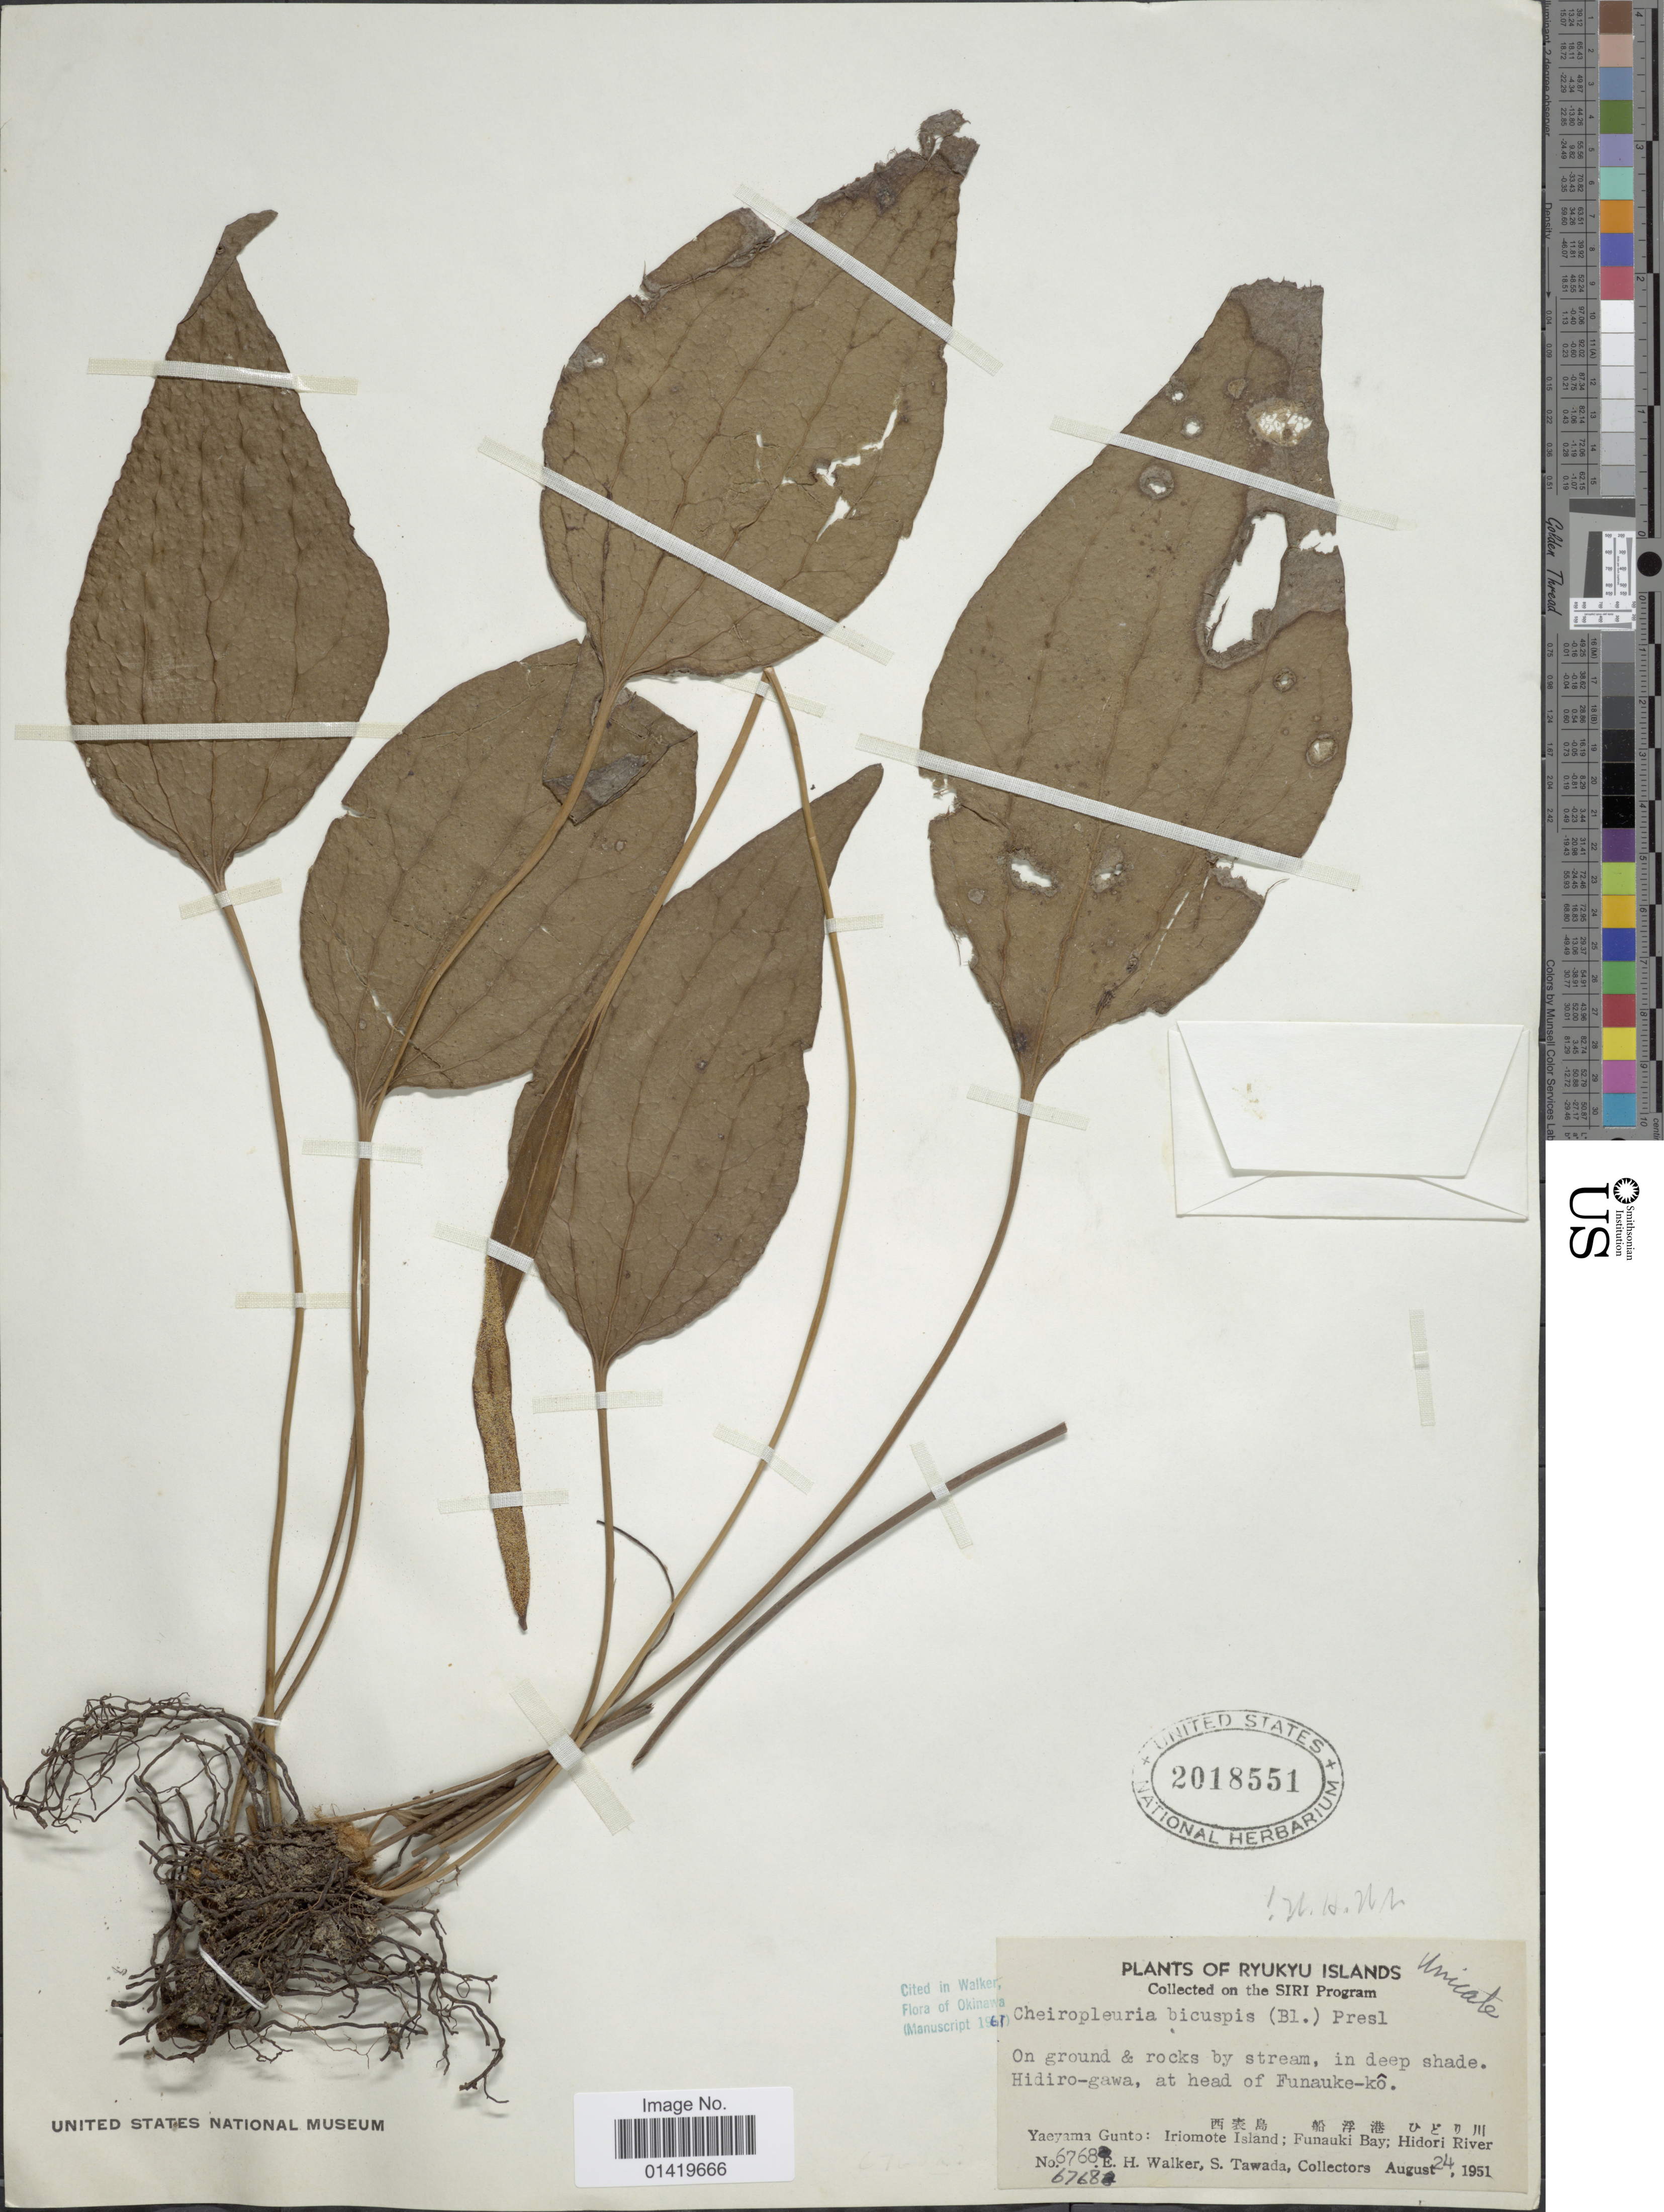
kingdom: Plantae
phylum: Tracheophyta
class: Polypodiopsida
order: Gleicheniales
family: Dipteridaceae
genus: Cheiropleuria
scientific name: Cheiropleuria bicuspis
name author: (Blume) C. Presl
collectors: E. H. Walker & S. Tawada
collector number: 6768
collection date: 1951-08-24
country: Japan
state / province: Okinawa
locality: Ryukyu Islands. Hidiro-gawa, at head of Funauke-kô. X. Yaeyama Gunto: Iriomote Island; Funauki Bay Hidori river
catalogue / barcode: US 2018551